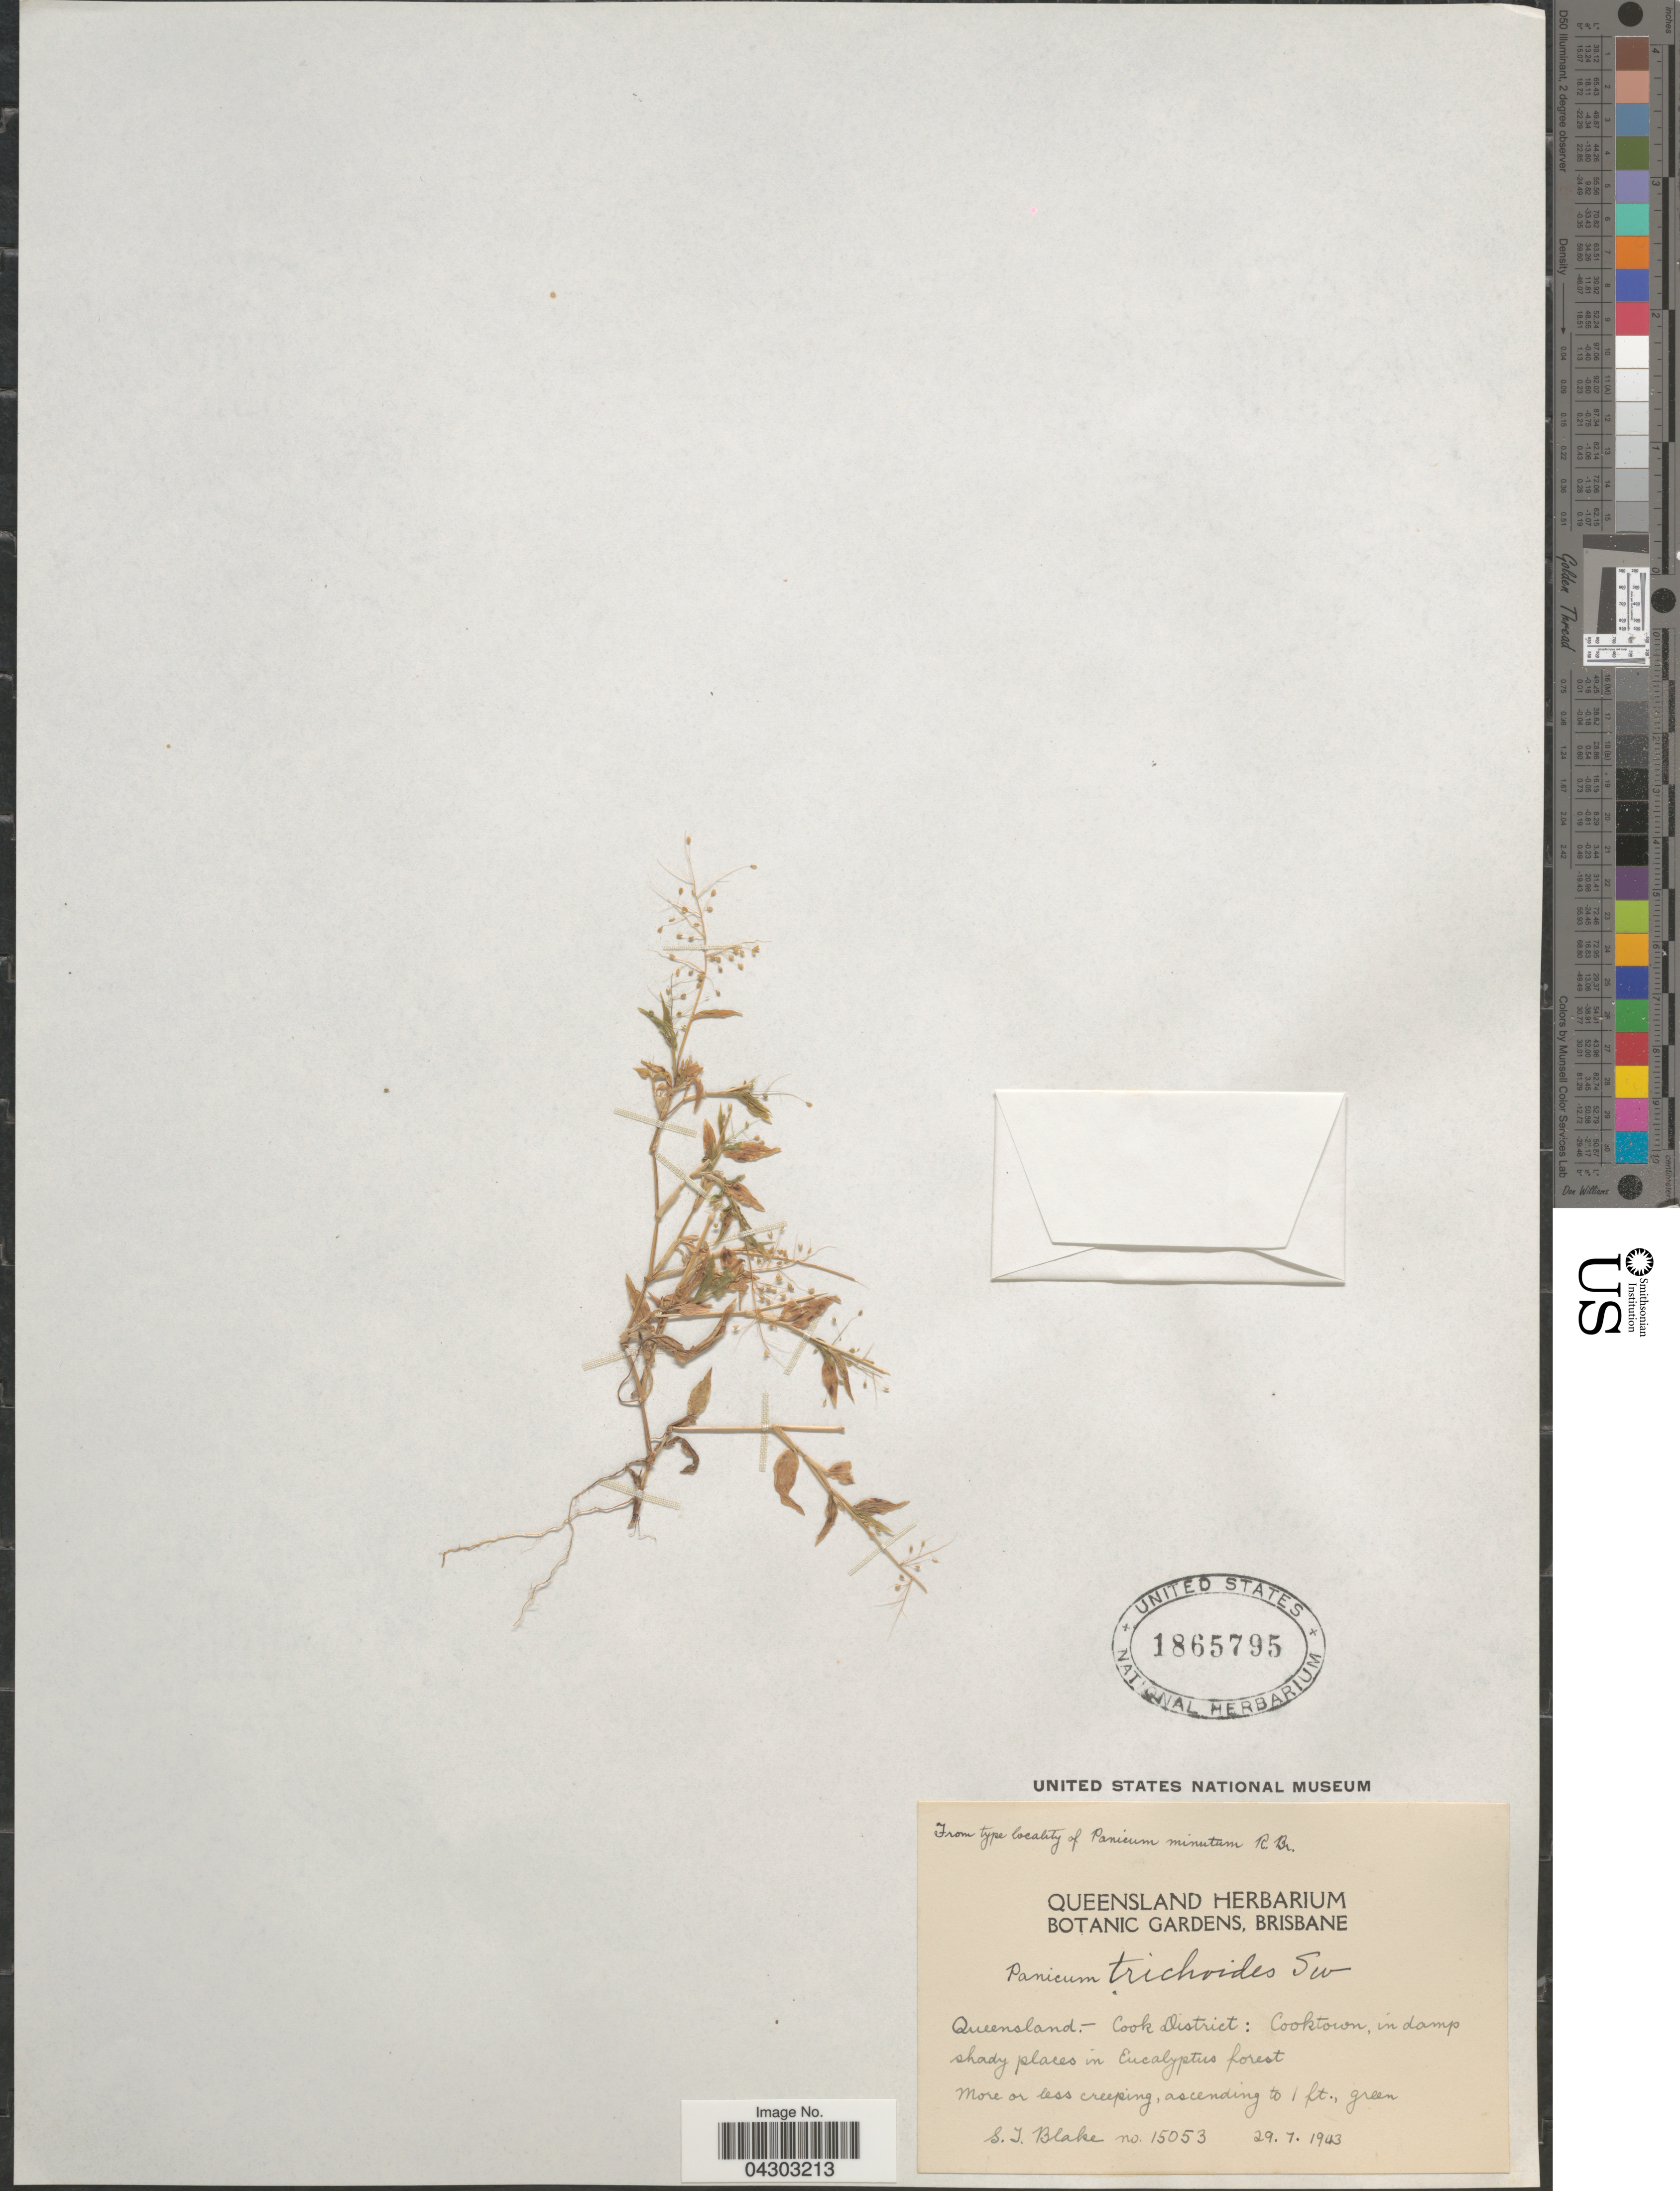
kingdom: Plantae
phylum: Tracheophyta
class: Liliopsida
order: Poales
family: Poaceae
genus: Panicum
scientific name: Panicum trichoides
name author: Sw.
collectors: S. T. Blake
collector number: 15053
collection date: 1943-07-29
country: Australia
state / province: Queensland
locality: Cook District: Cooktown.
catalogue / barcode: US 1865795